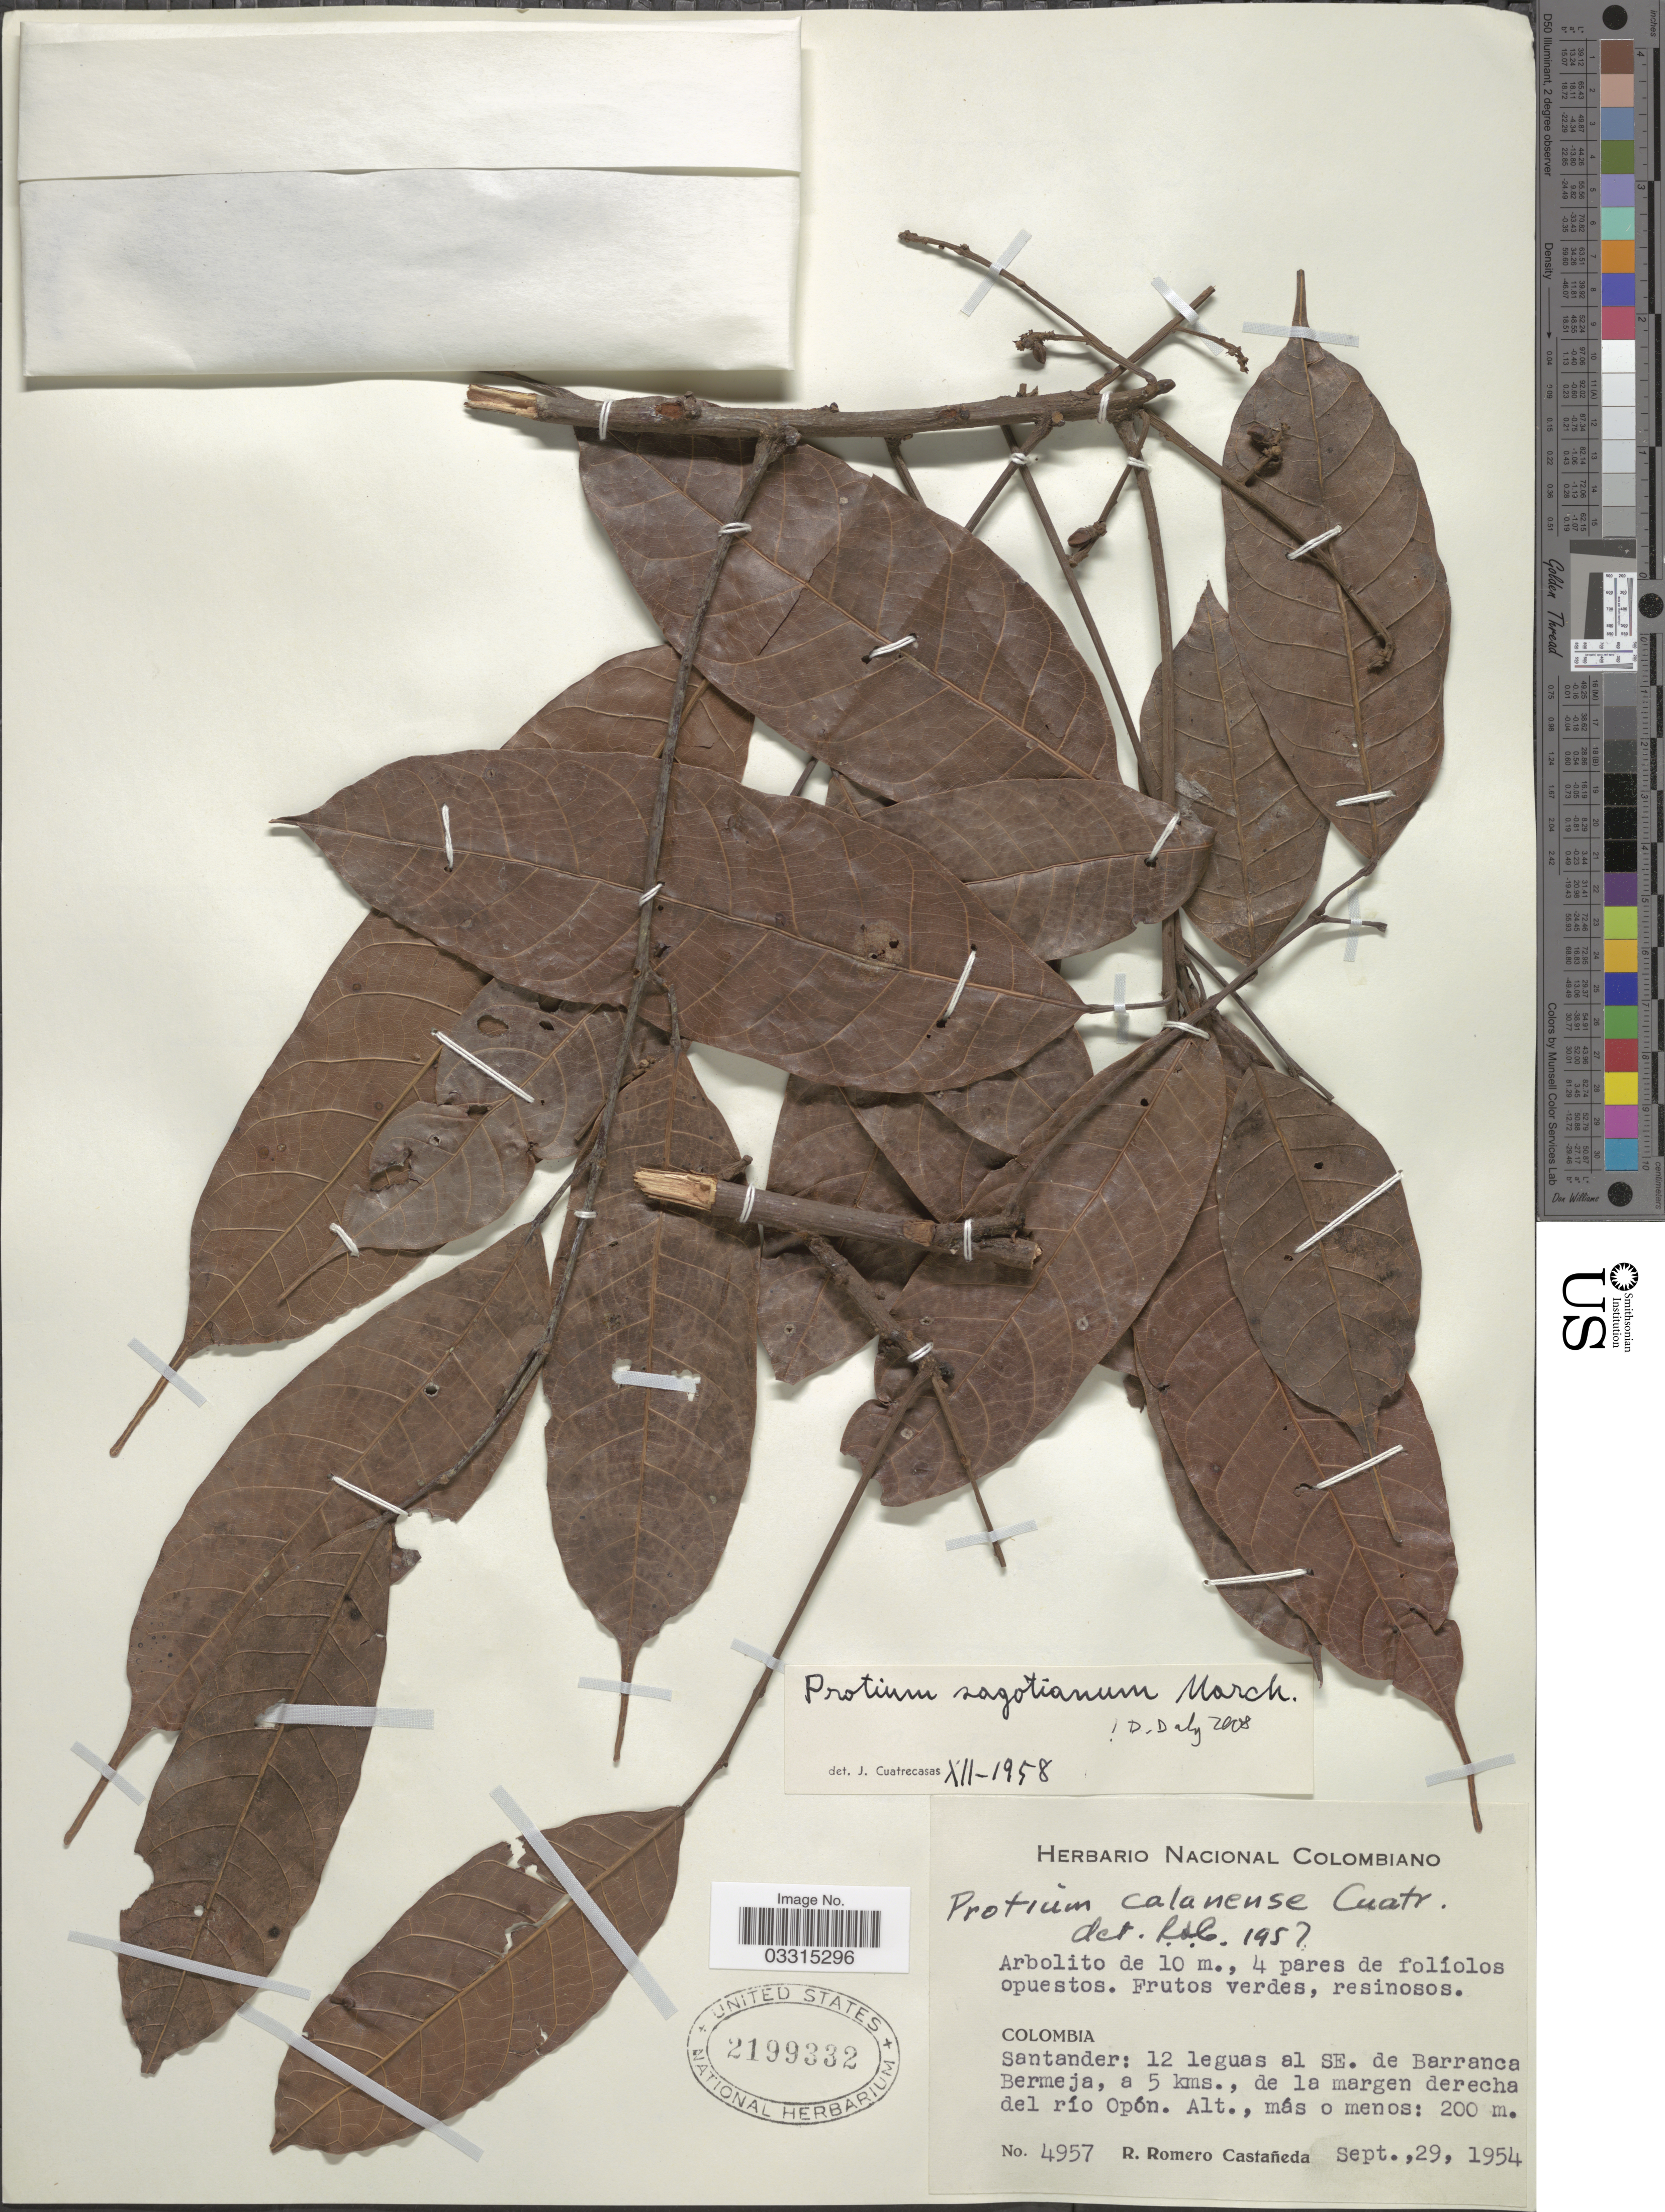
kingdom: Plantae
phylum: Tracheophyta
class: Magnoliopsida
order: Sapindales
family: Burseraceae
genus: Protium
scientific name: Protium sagotianum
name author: Marchand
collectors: R. Romero Castañeda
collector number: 4957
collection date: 1954-09-29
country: Colombia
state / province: Santander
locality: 12 leguas al SE. de Barranca Bermeja, a 5 kms., de la margen derecha del río Opón.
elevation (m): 200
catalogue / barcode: US 2199332